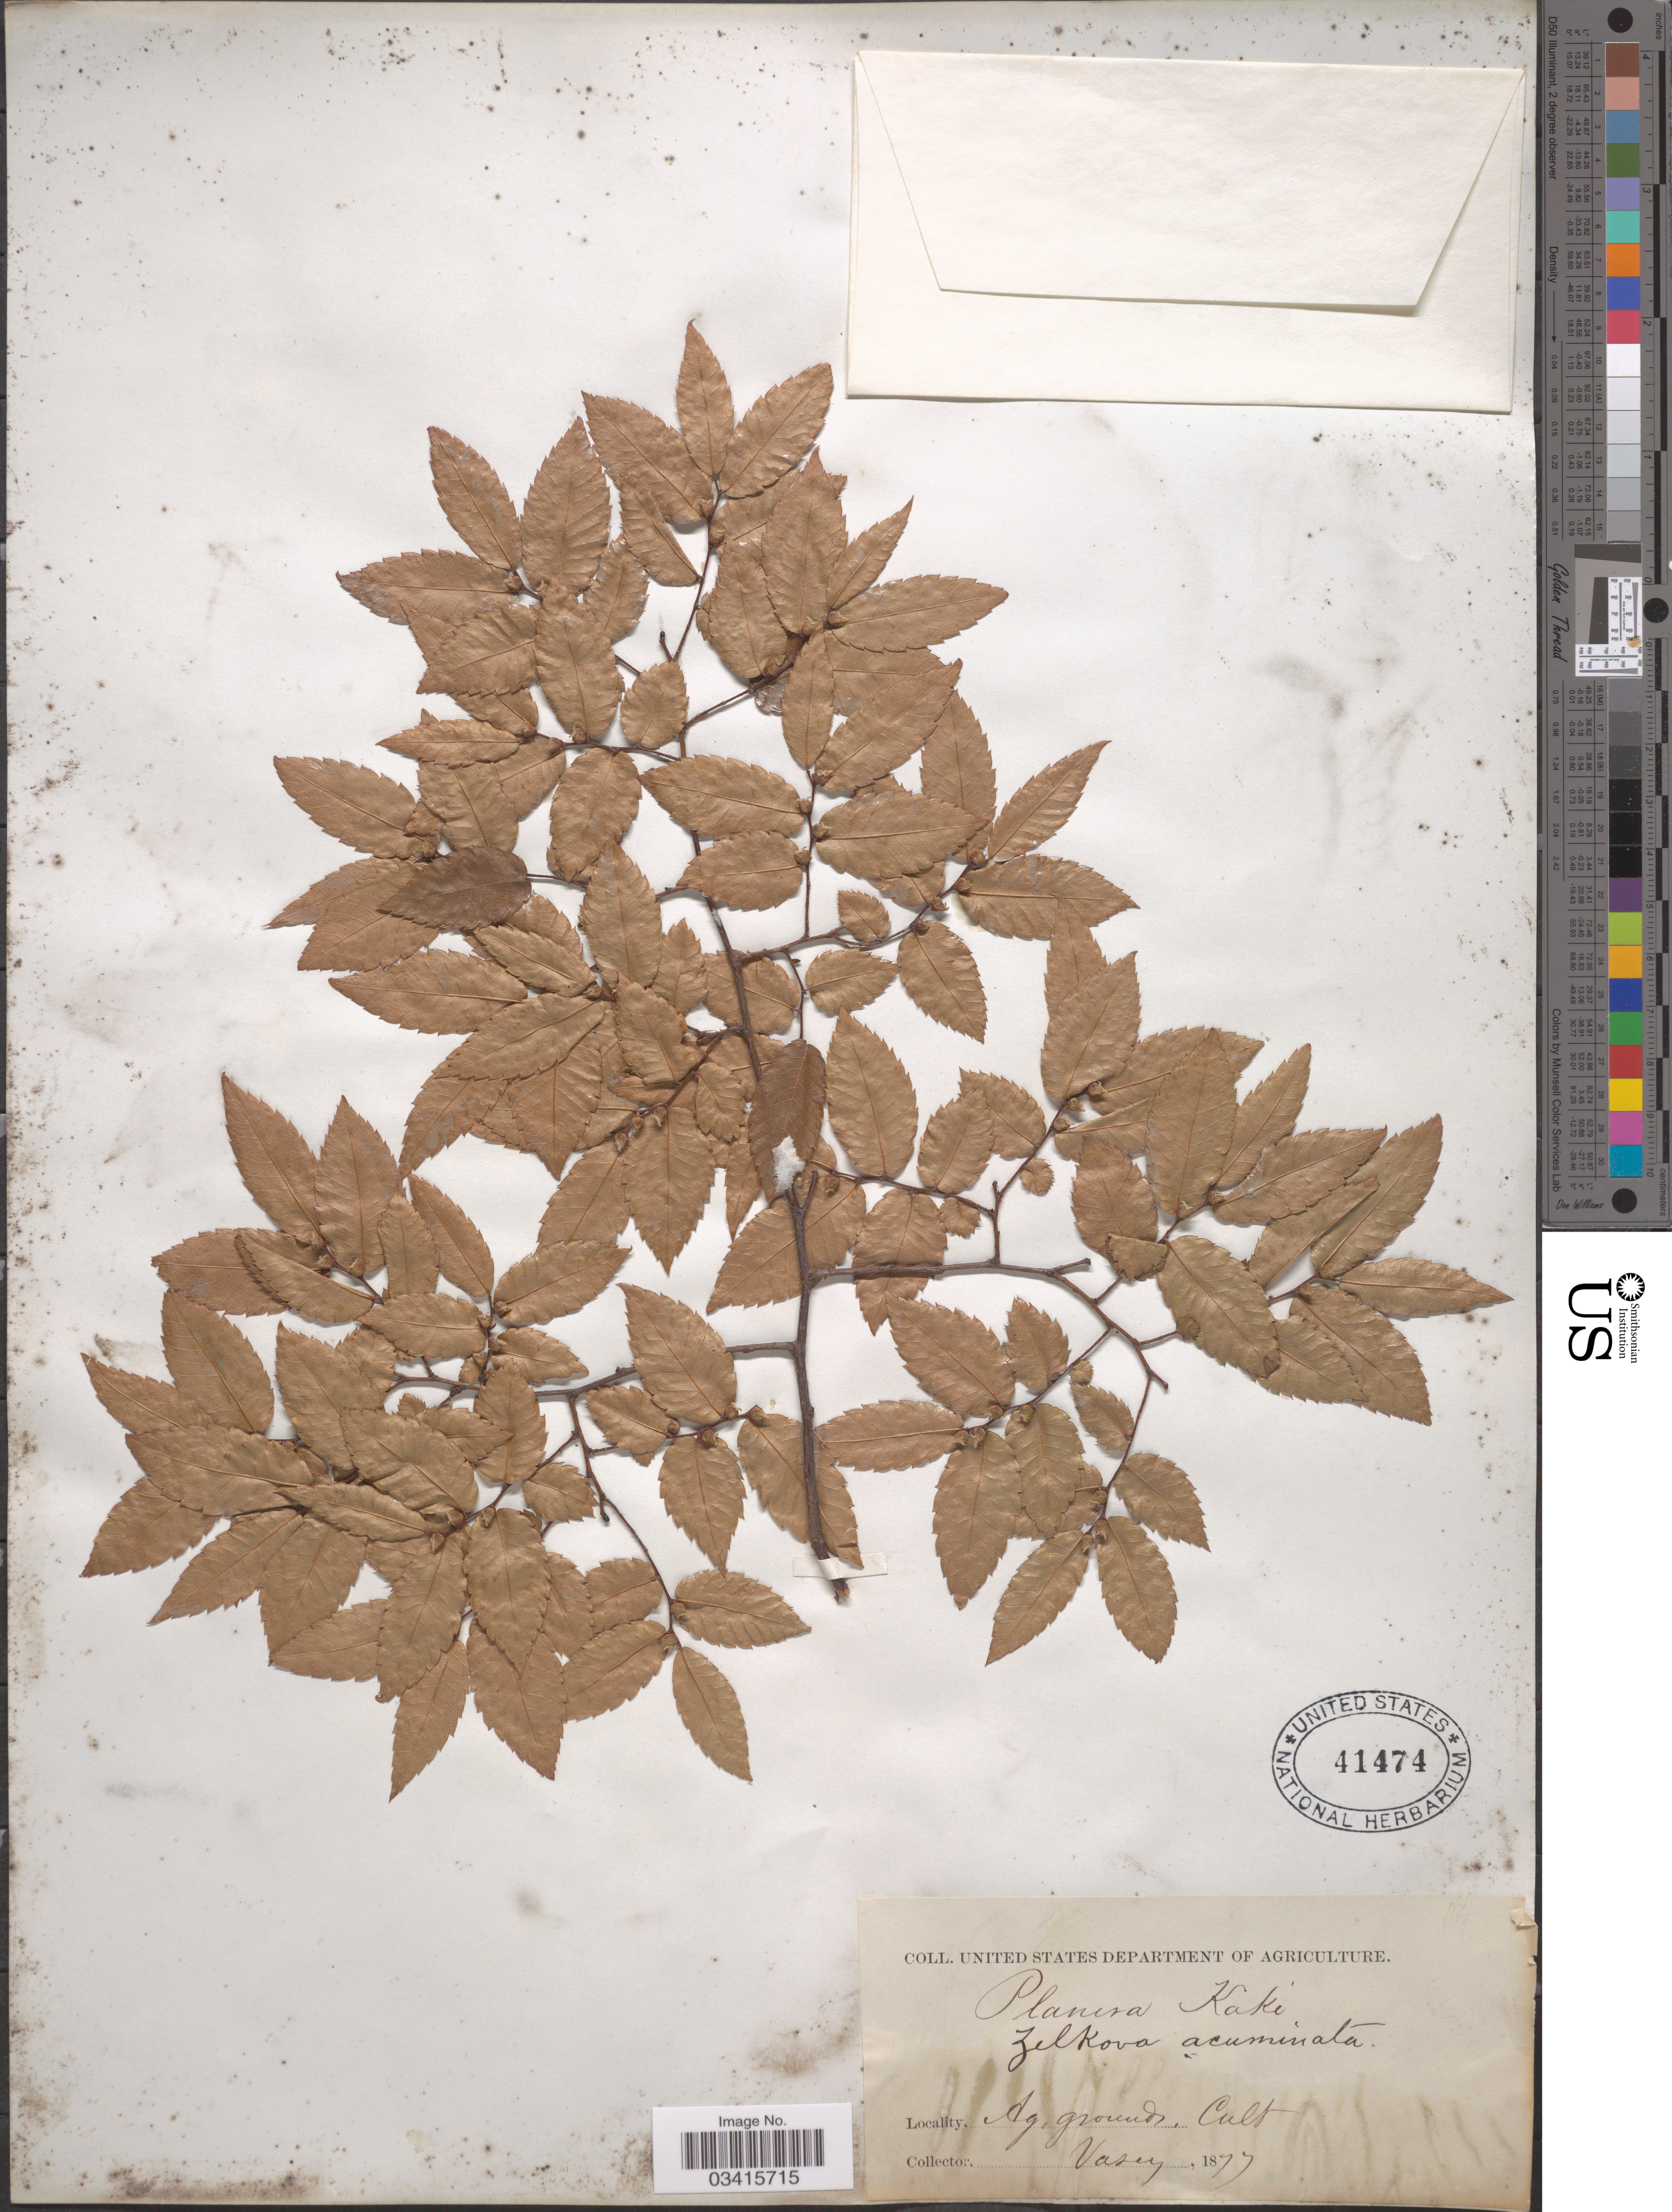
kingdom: Plantae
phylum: Tracheophyta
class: Magnoliopsida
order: Rosales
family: Ulmaceae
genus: Zelkova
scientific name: Zelkova serrata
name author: (Thunb.) Makino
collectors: Vasey, --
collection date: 1877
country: United States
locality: Ag. grounds.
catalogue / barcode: US 41474